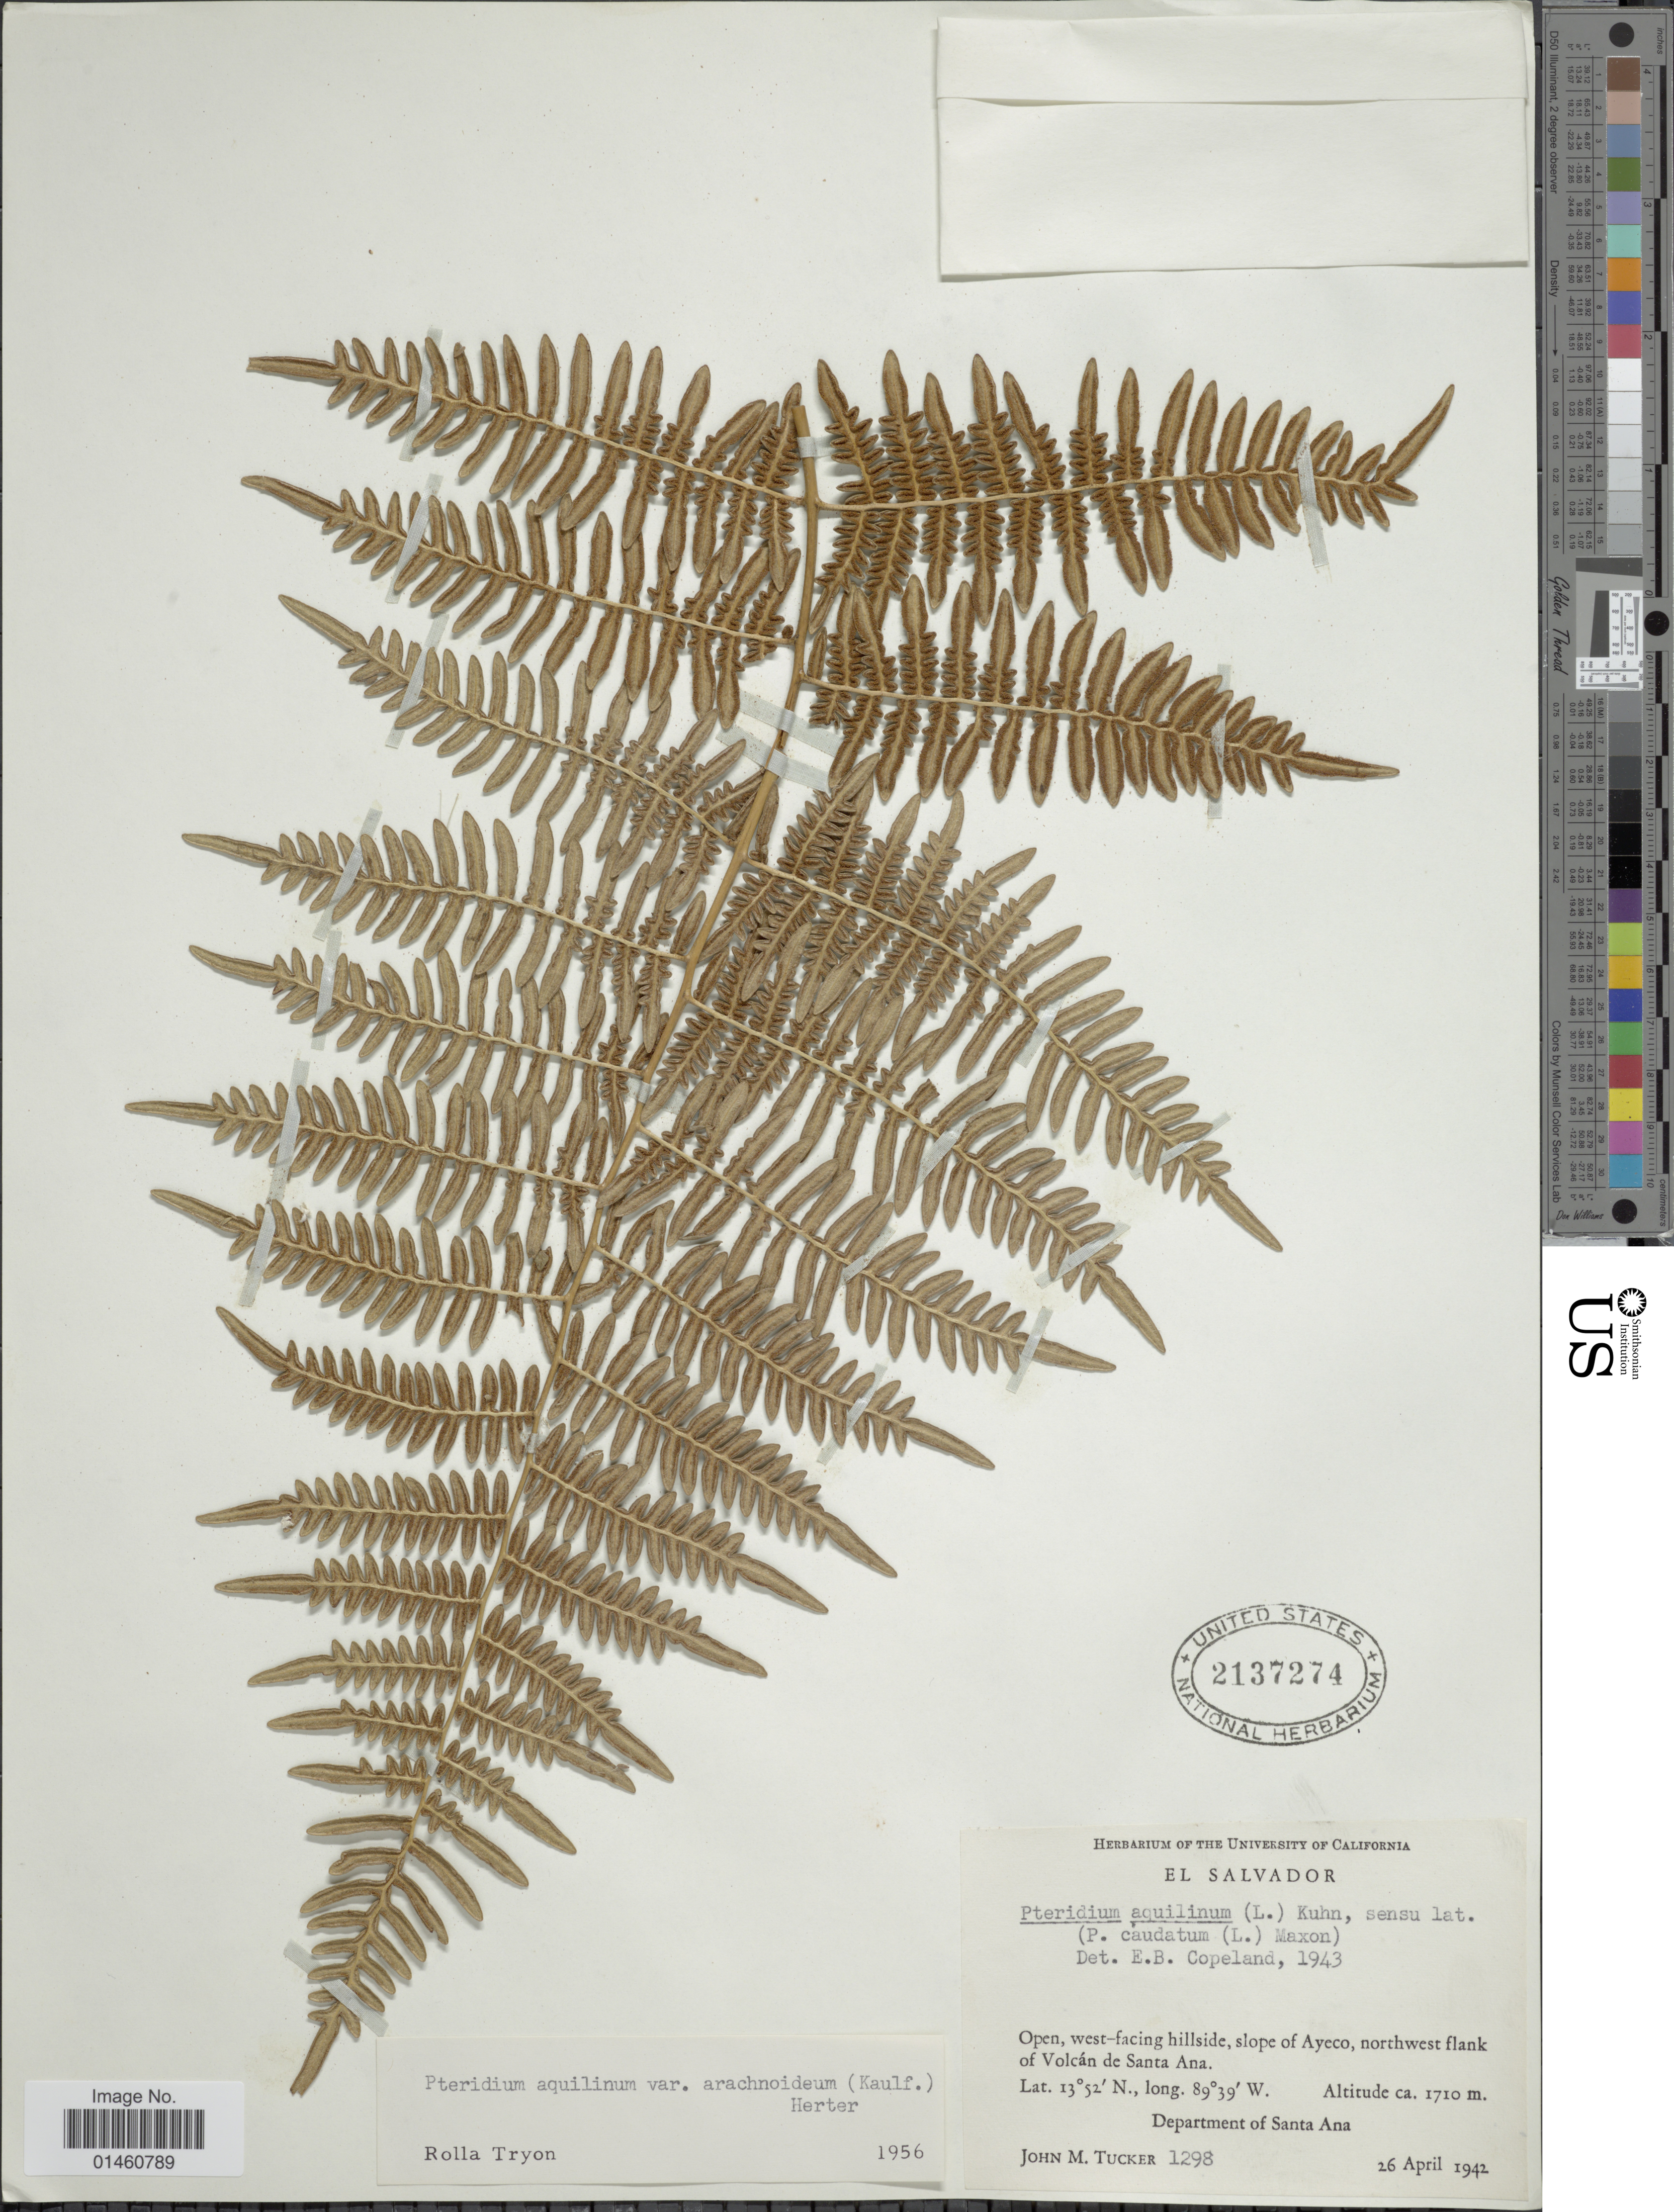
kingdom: Plantae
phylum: Tracheophyta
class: Polypodiopsida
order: Polypodiales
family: Dennstaedtiaceae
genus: Pteridium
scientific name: Pteridium aquilinum var. arachnoideum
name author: (Kaulf.) Herter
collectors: J. M. Tucker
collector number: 1298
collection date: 1942-04-26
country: El Salvador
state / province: Santa Ana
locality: Open, west-facing hillside, slope of Ayeco, northwest flank of Volcán de Santa Ana.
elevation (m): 1710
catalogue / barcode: US 2137274